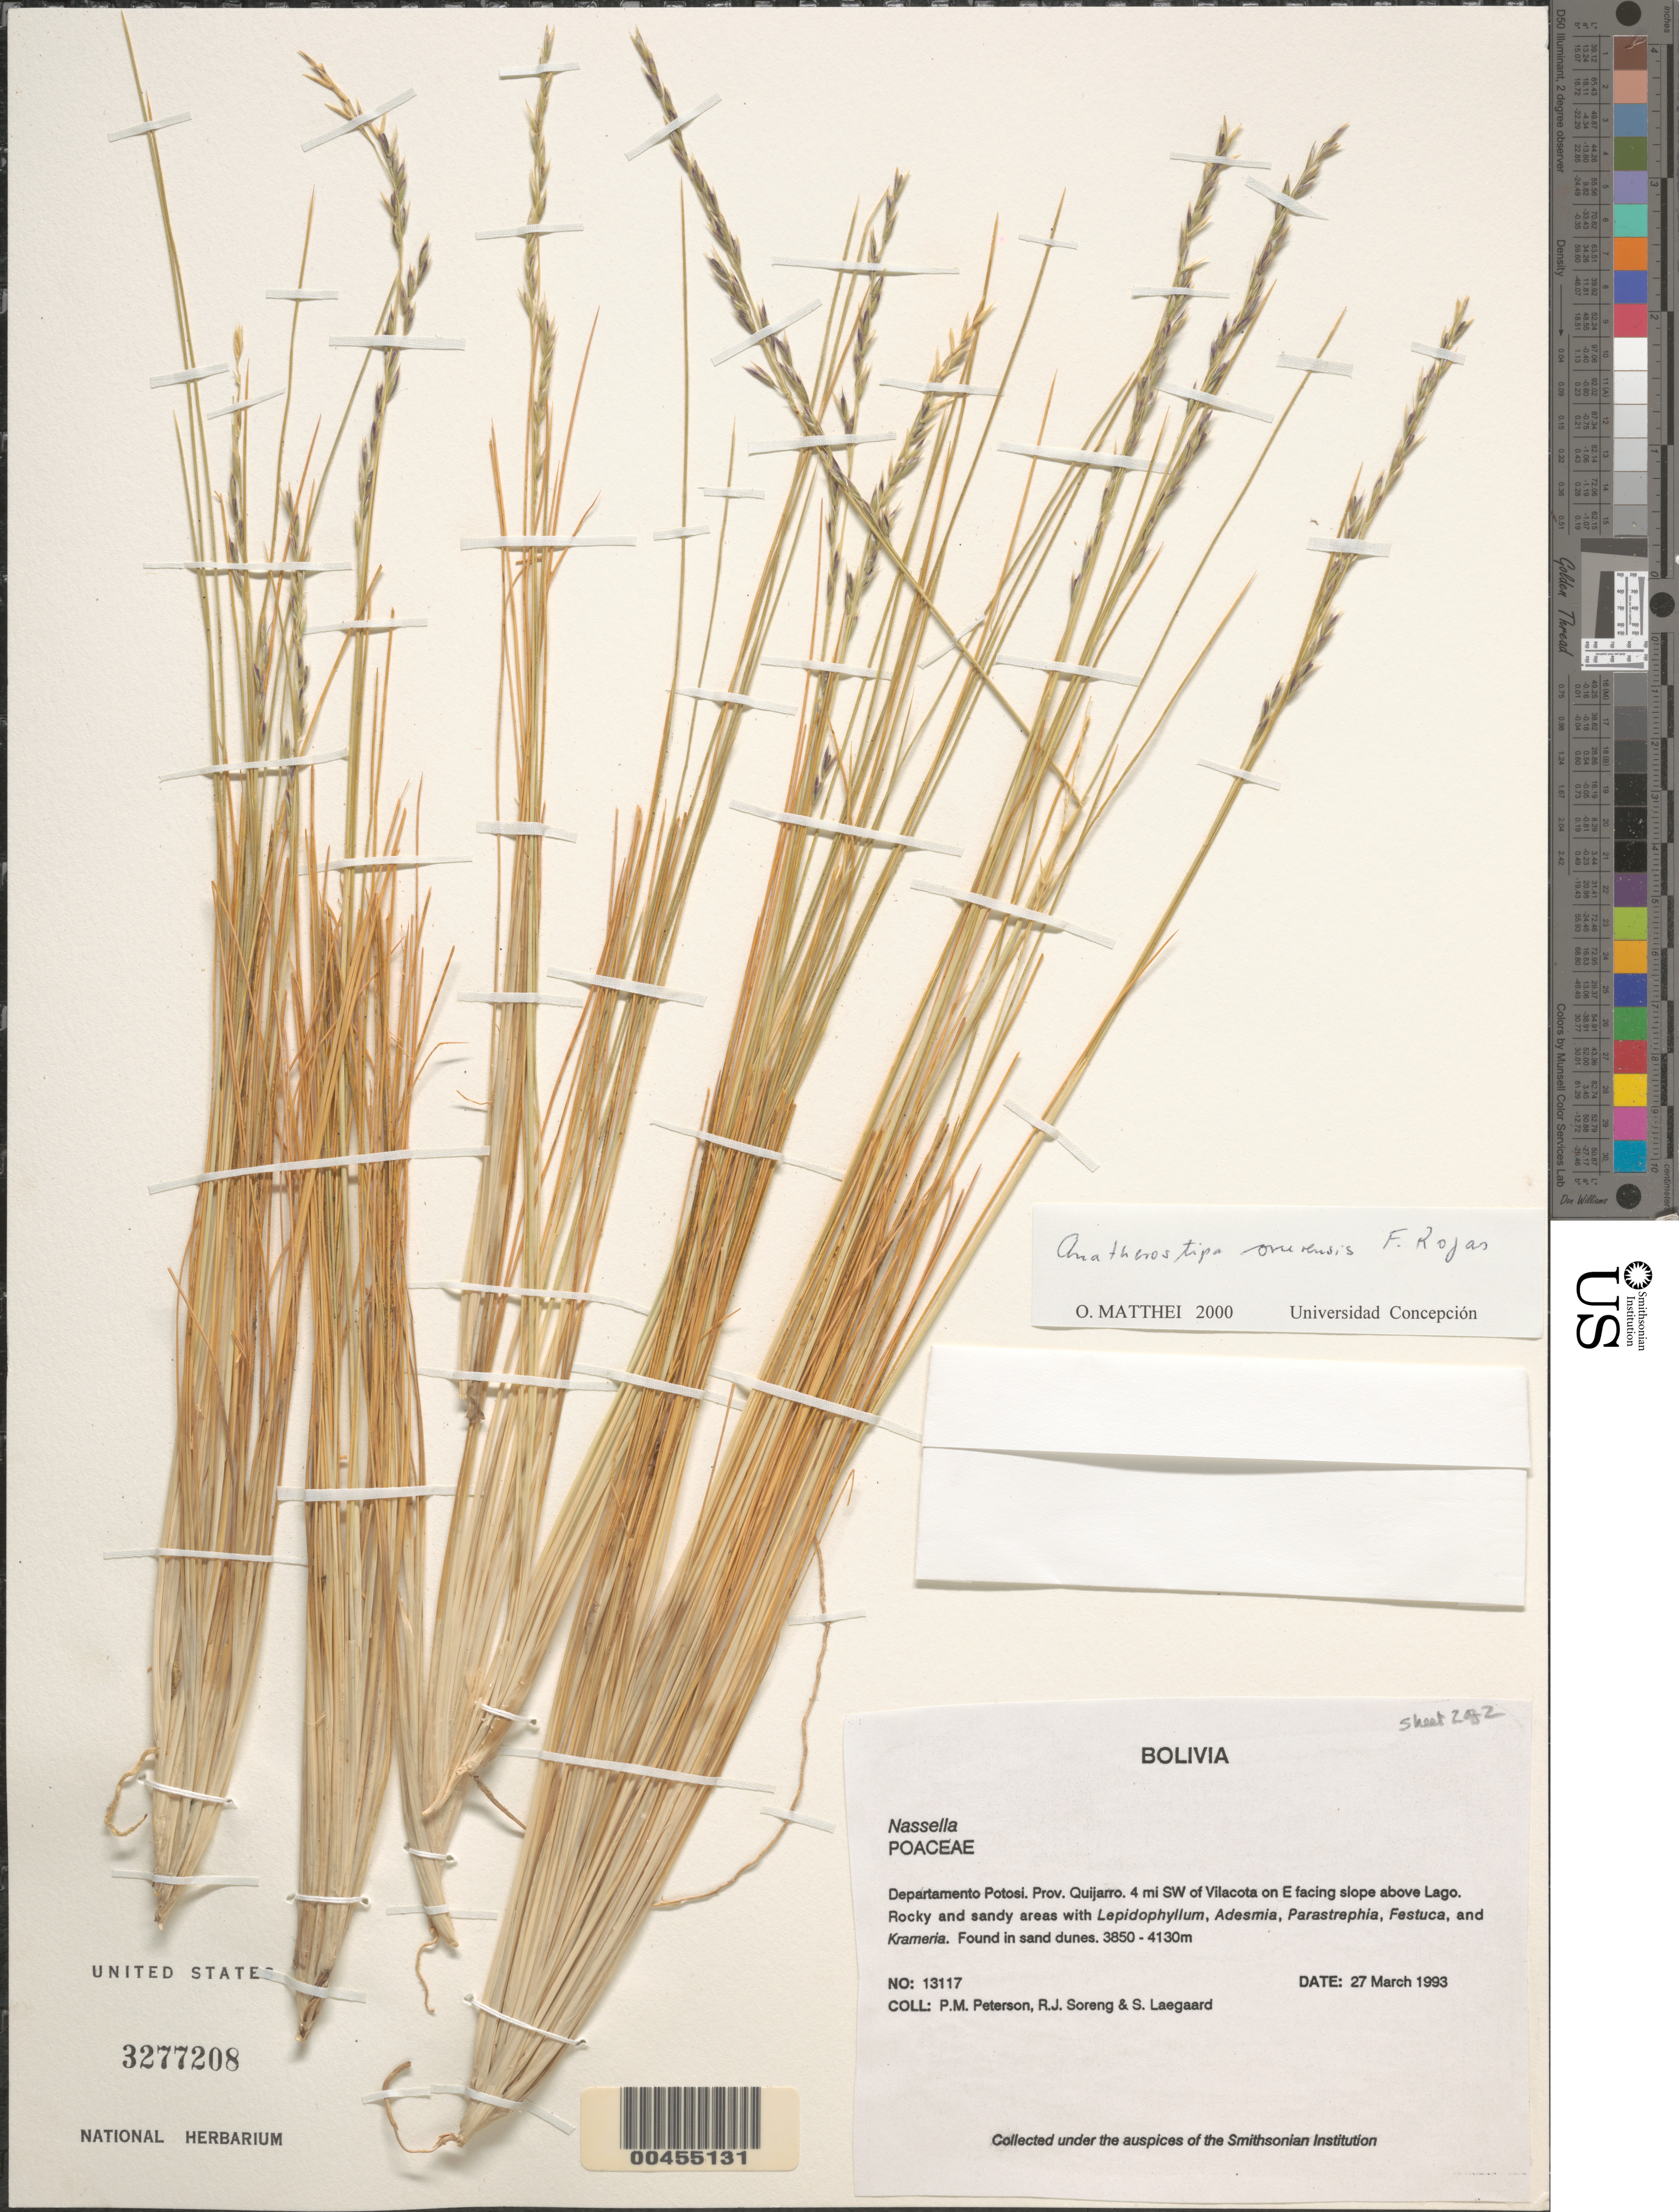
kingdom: Plantae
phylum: Tracheophyta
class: Liliopsida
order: Poales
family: Poaceae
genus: Nassella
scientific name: Nassella sp.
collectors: P. M. Peterson, R. J. Soreng & S. Lægaard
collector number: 13117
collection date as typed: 27 Mar 1993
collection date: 1993-03-27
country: Bolivia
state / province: Potosí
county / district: Quijarro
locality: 4 mi SW of Villa Alota on E facing slope above lago.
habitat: Rocky and sandy areas with Lepidophyllum, Adesmia, Parastrephia, Festuca, and Krameria. Found in sand dunes.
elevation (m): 3850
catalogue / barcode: US 3277208